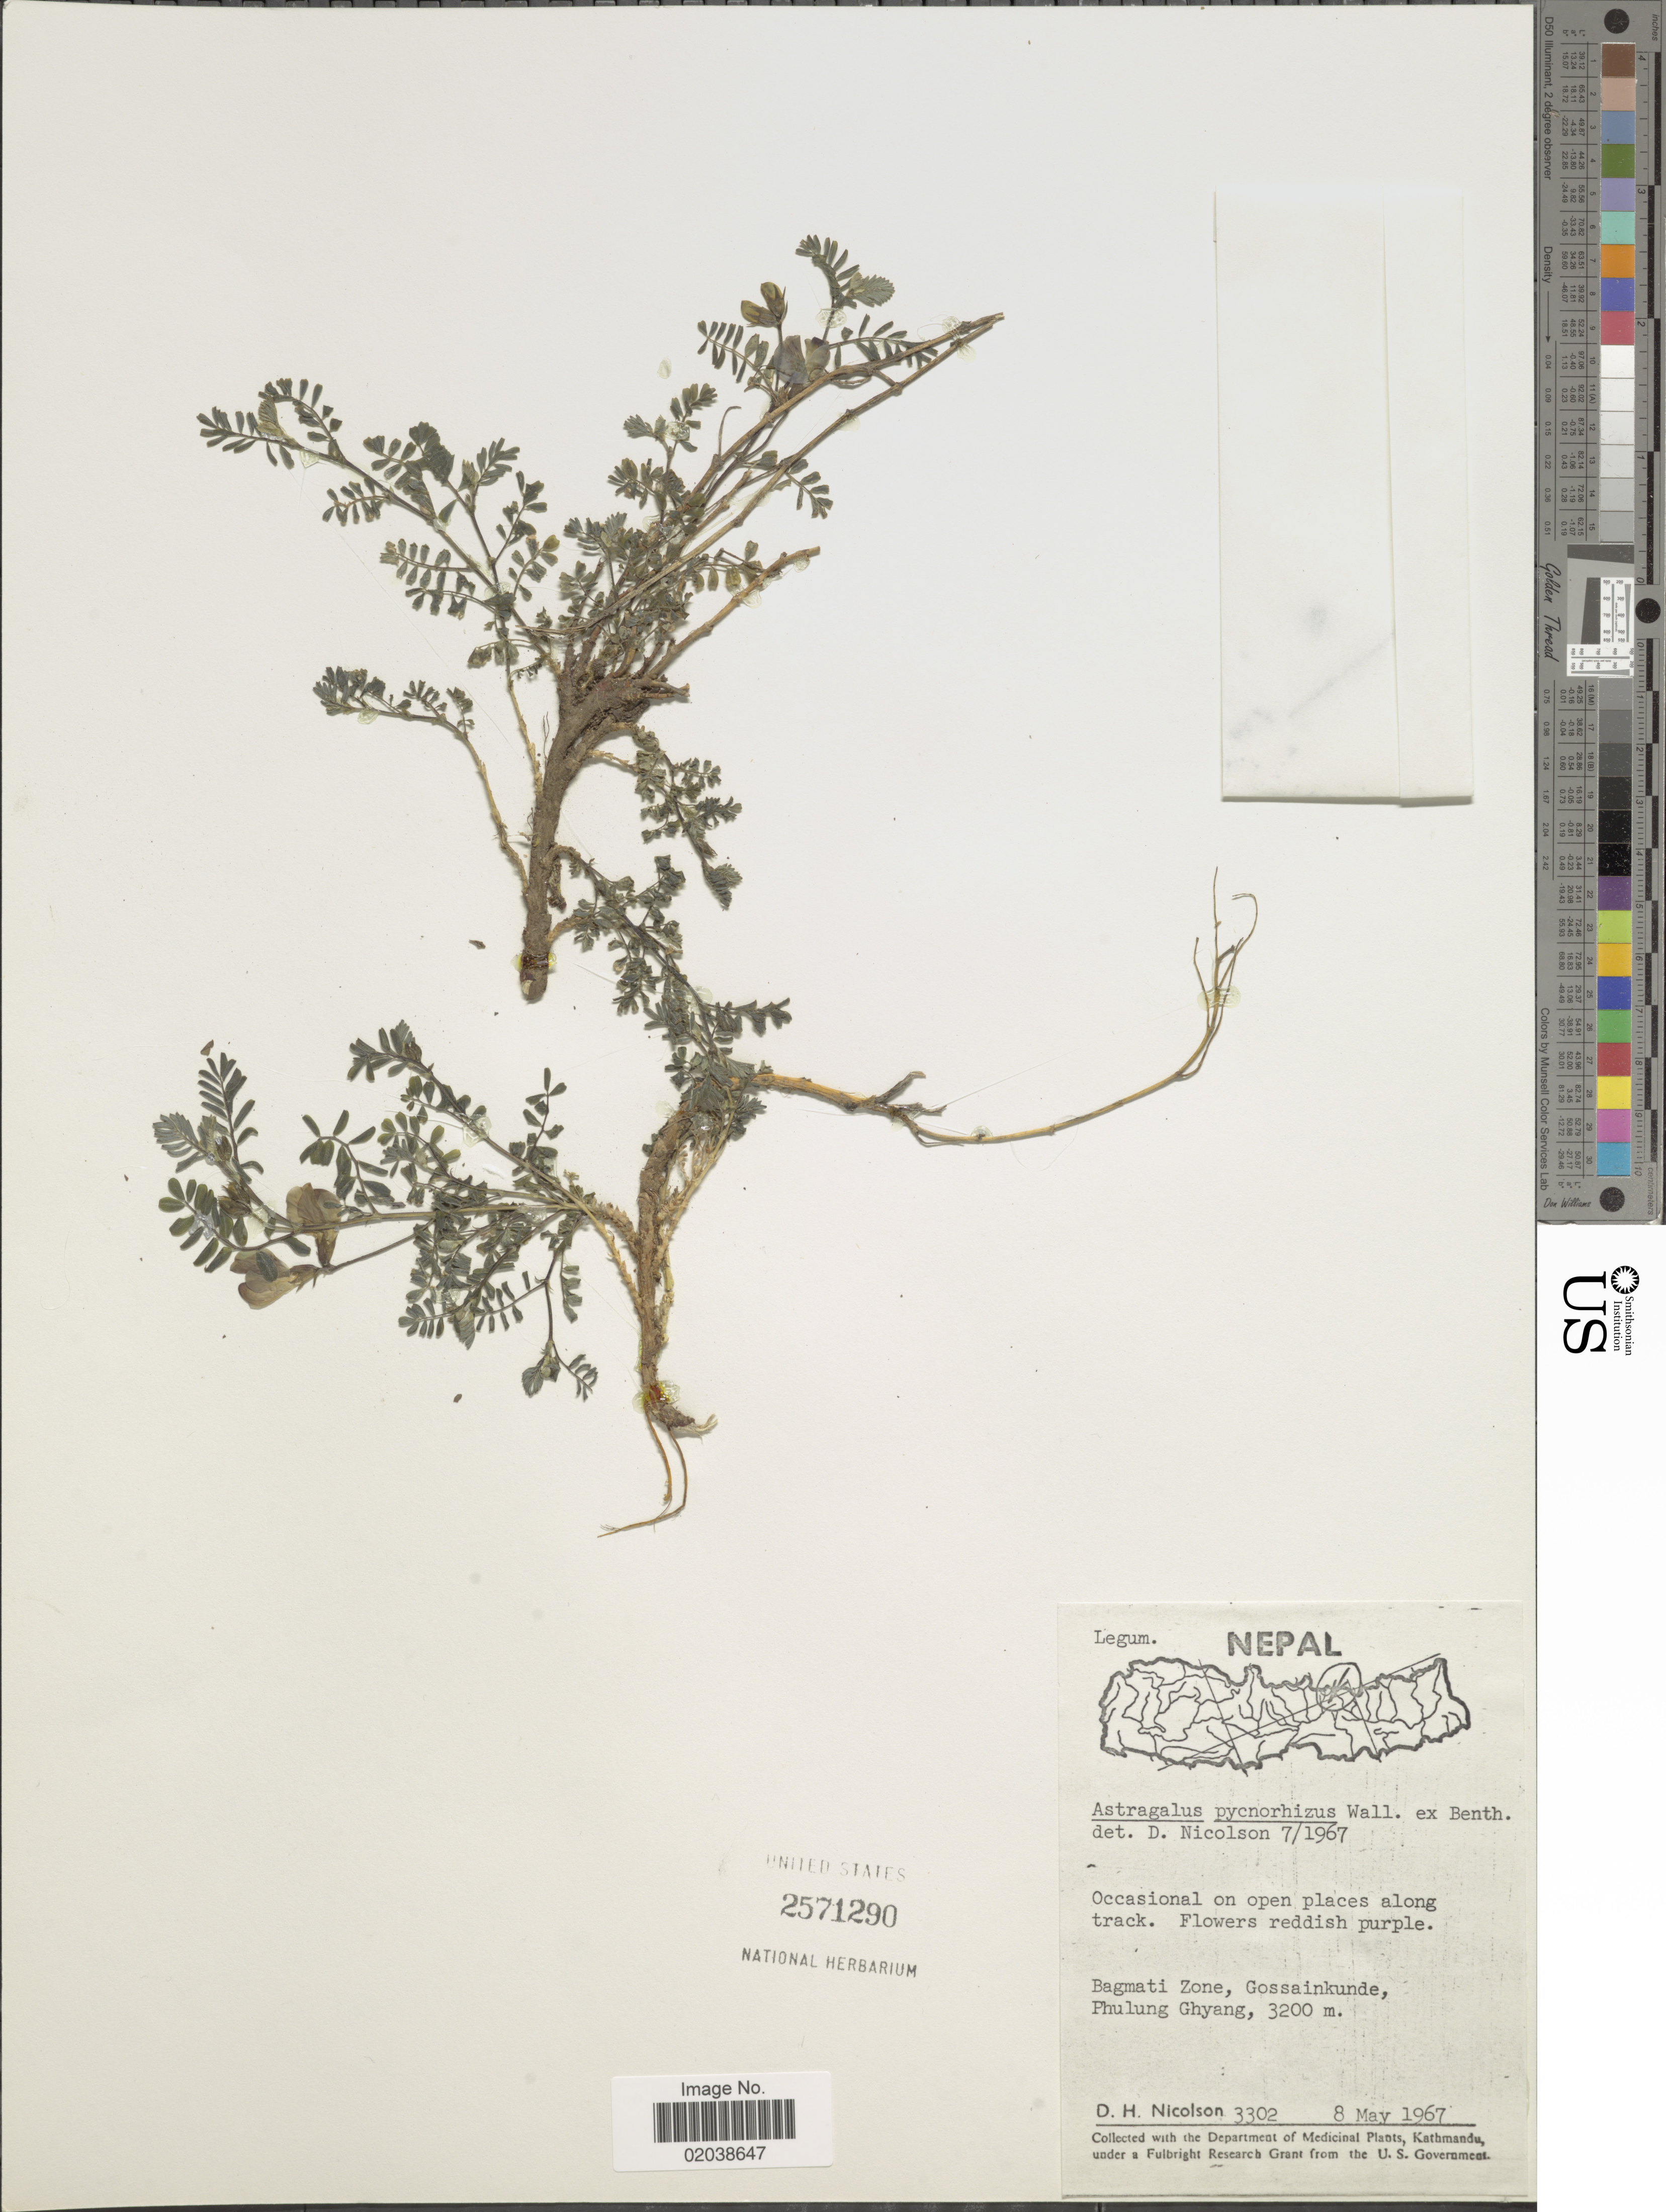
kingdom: Plantae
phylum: Tracheophyta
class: Magnoliopsida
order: Fabales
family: Fabaceae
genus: Astragalus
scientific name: Astragalus pycnorhizus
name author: Benth.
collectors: D. H. Nicolson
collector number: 3302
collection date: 1967-05-08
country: Nepal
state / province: Bagmati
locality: Bagmati Zone, Gossainkunde, Phulung Ghyang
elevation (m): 3200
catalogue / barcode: US 2571290